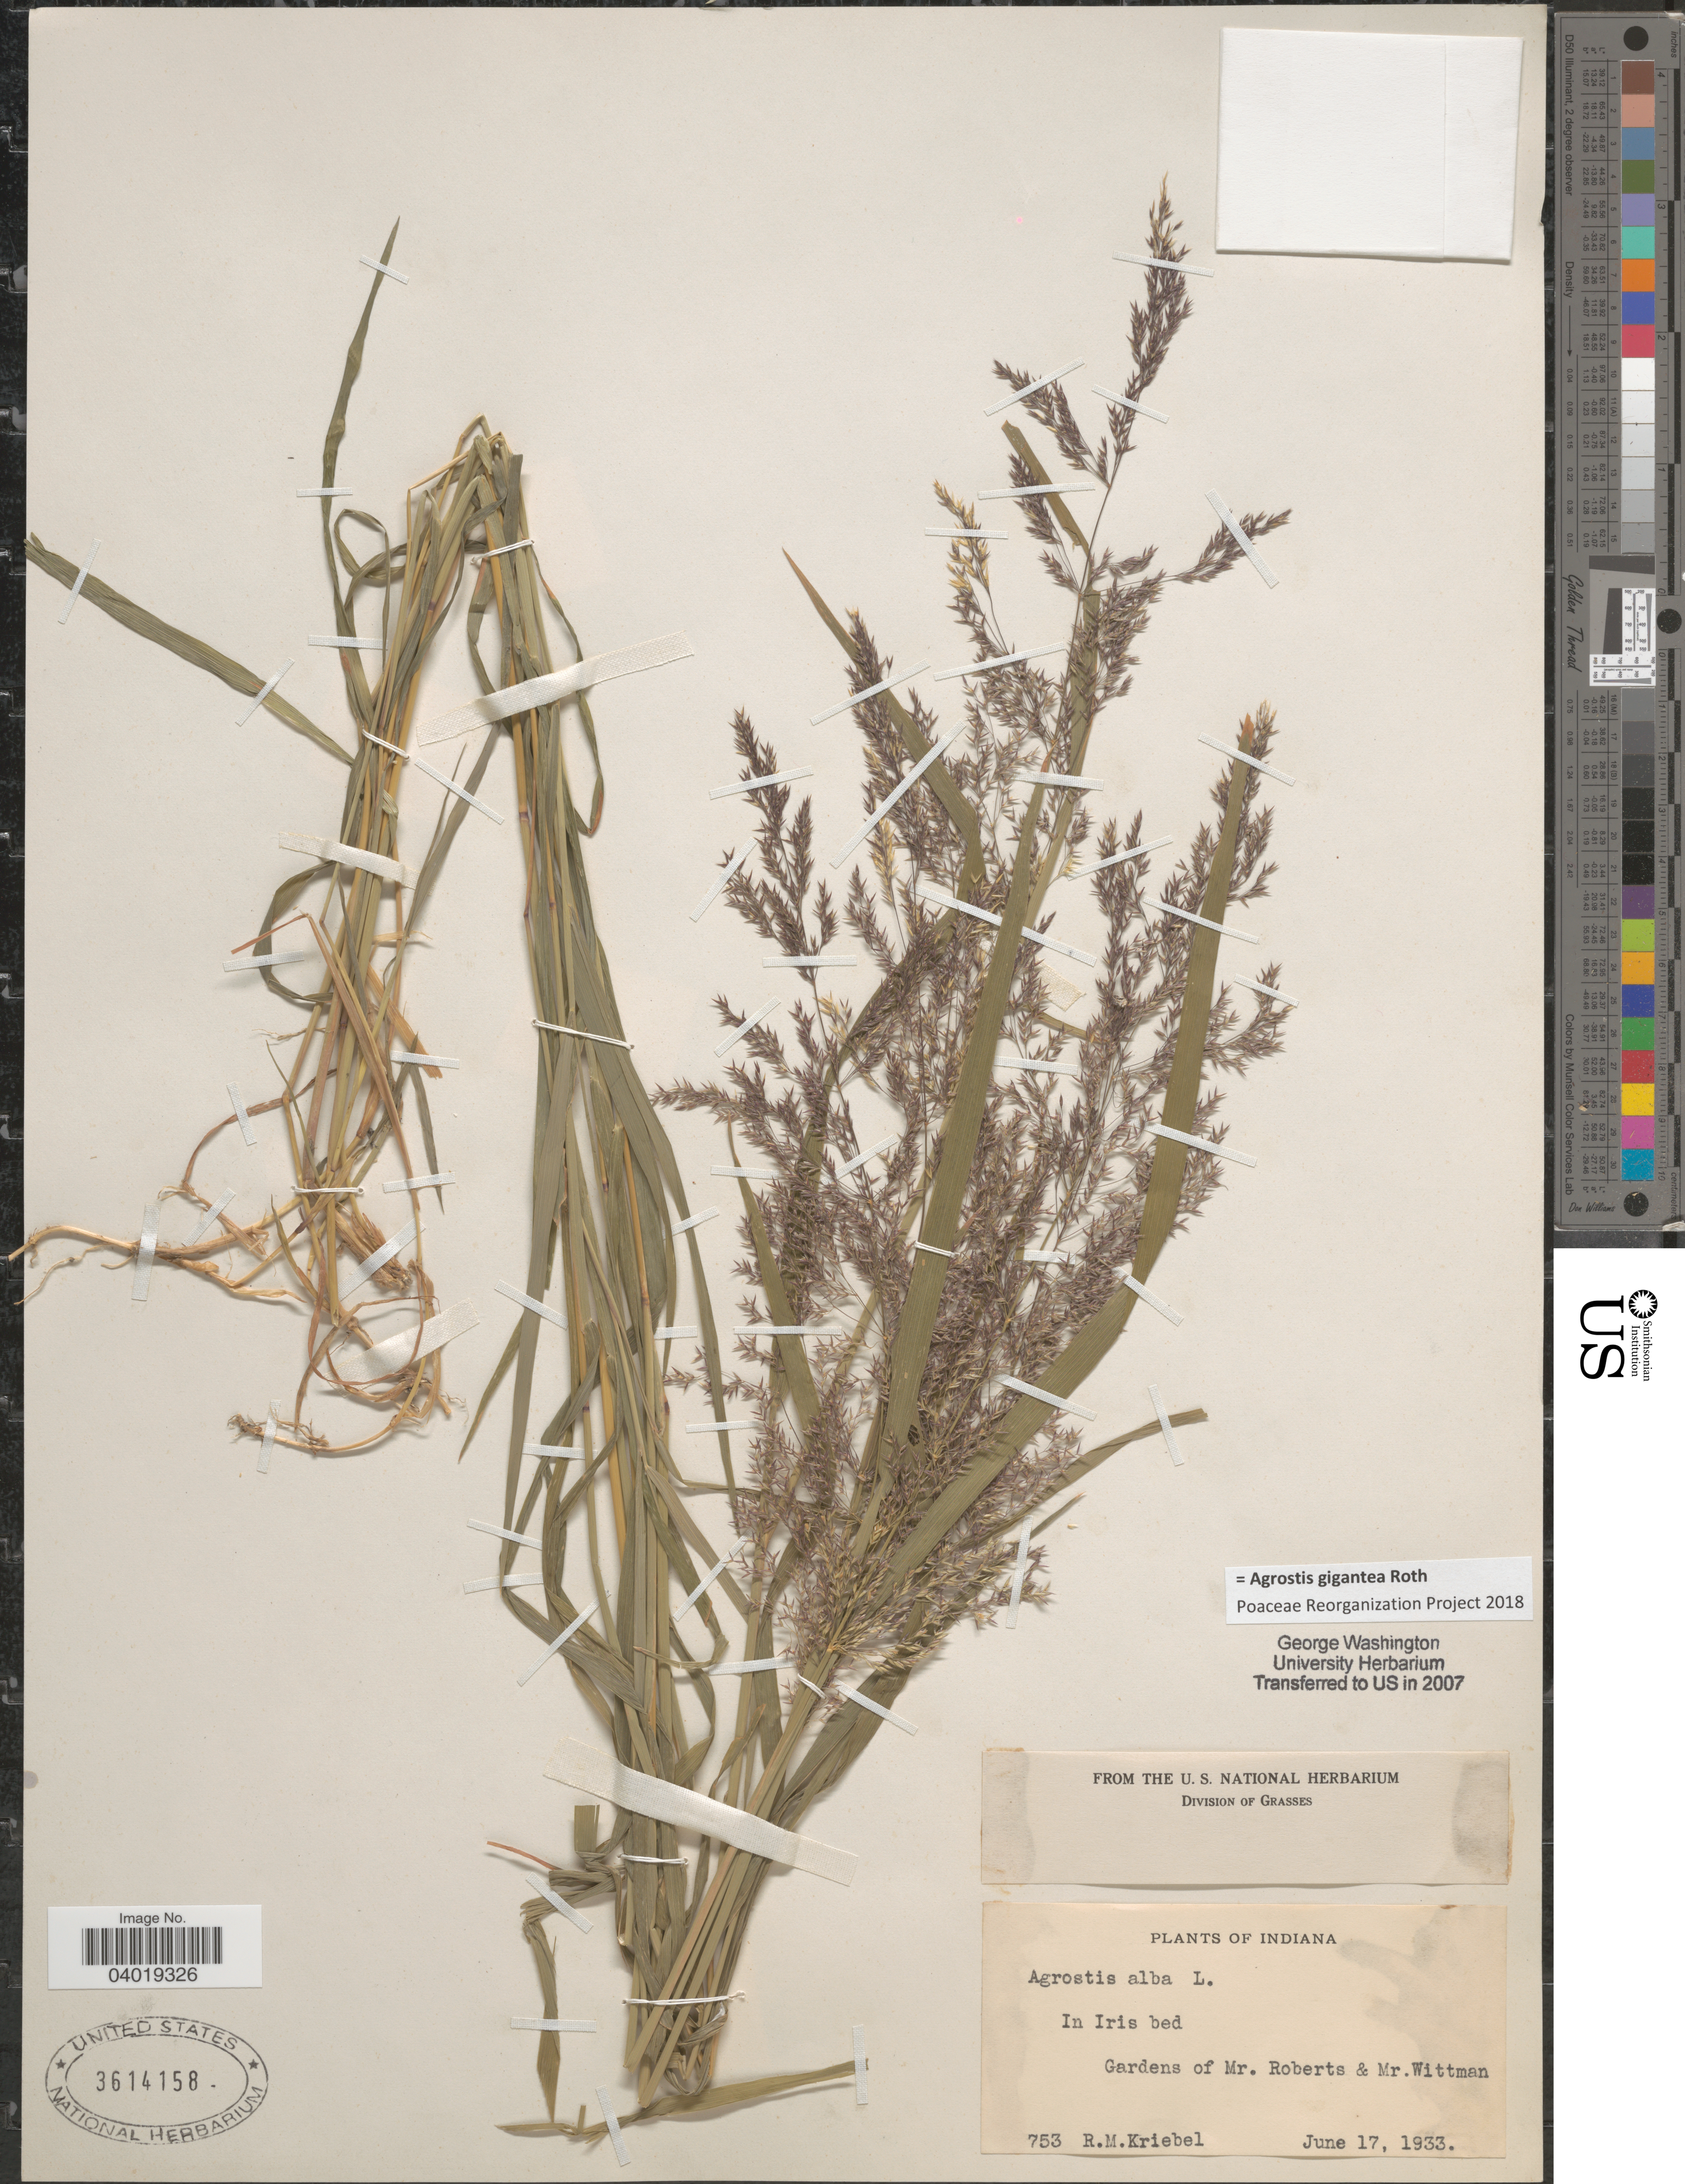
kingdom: Plantae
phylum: Tracheophyta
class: Liliopsida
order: Poales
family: Poaceae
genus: Agrostis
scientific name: Agrostis gigantea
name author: Roth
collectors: R. M. Kriebel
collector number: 753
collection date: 1933-06-17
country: United States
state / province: Indiana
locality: In Iris bed.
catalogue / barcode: US 3614158